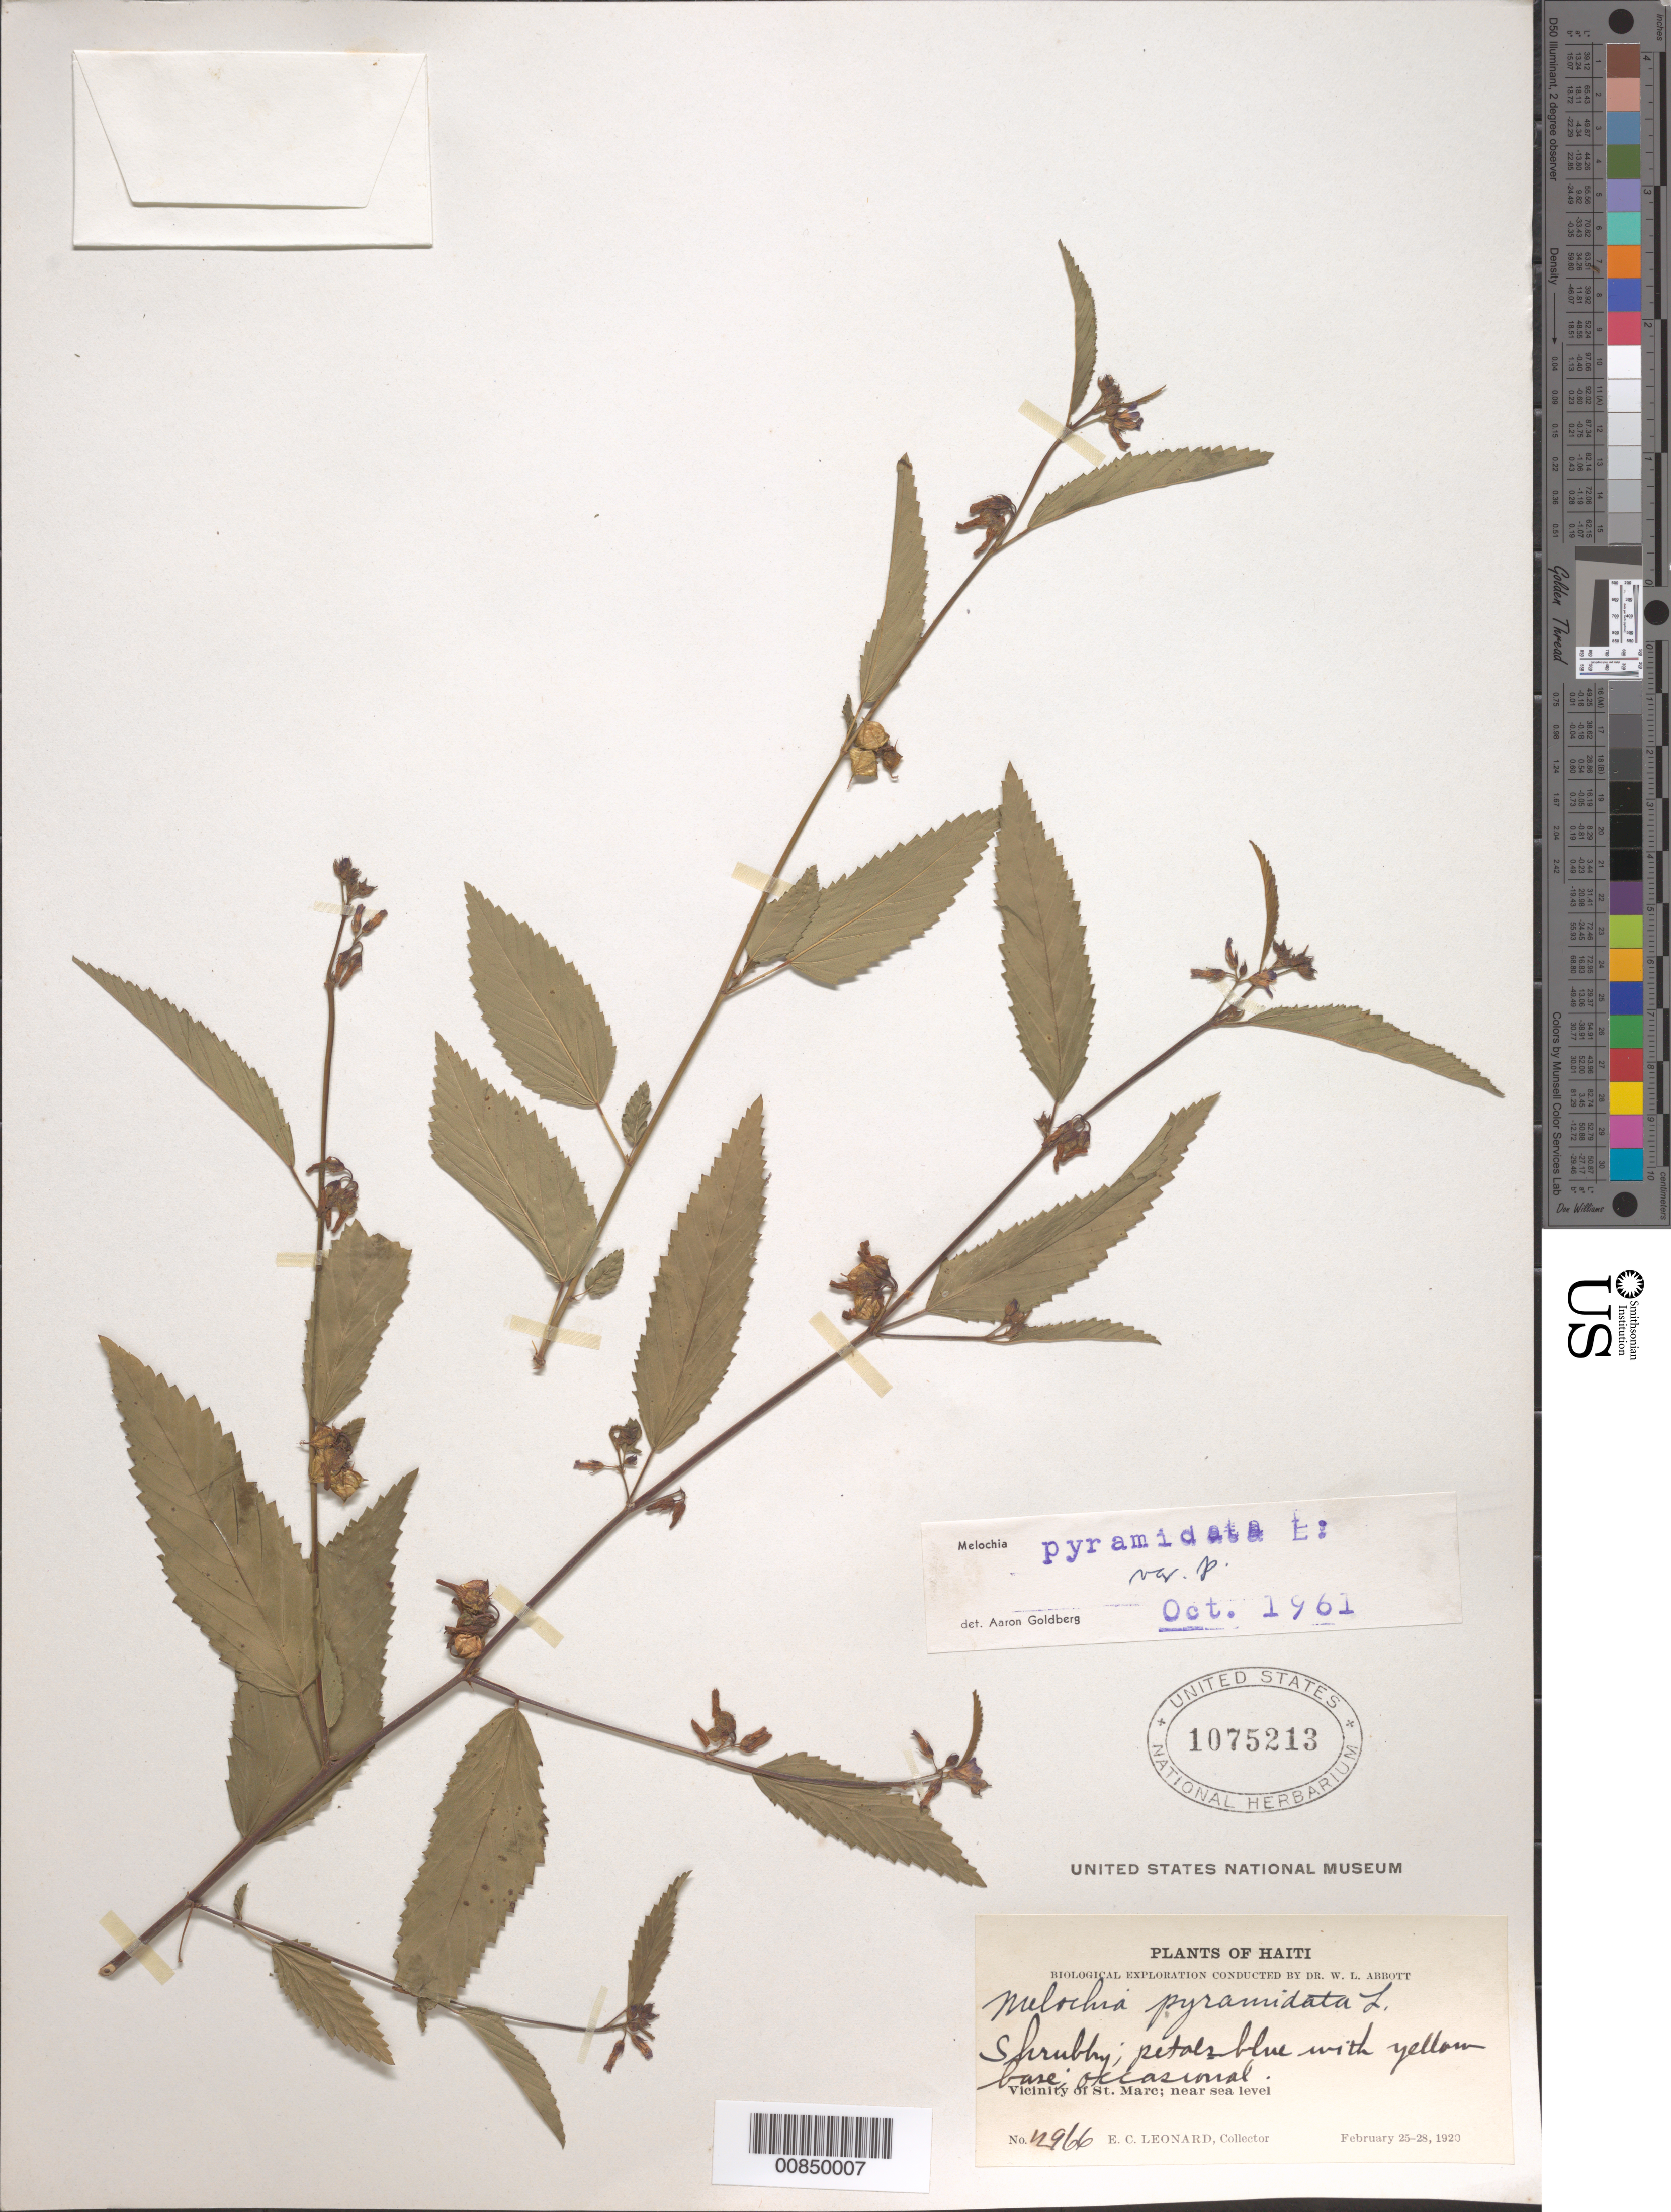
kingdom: Plantae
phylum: Tracheophyta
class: Magnoliopsida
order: Malvales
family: Malvaceae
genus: Melochia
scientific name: Melochia pyramidata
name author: L.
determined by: Goldberg, Aaron, (US), NMNH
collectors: E. C. Leonard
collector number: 2966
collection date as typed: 25 Feb 1920 to 28 Feb 1920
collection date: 1920-02-25/1920-02-28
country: Haiti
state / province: Artibonite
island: Hispaniola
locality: Vicinity of St. Marc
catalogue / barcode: US 1075213